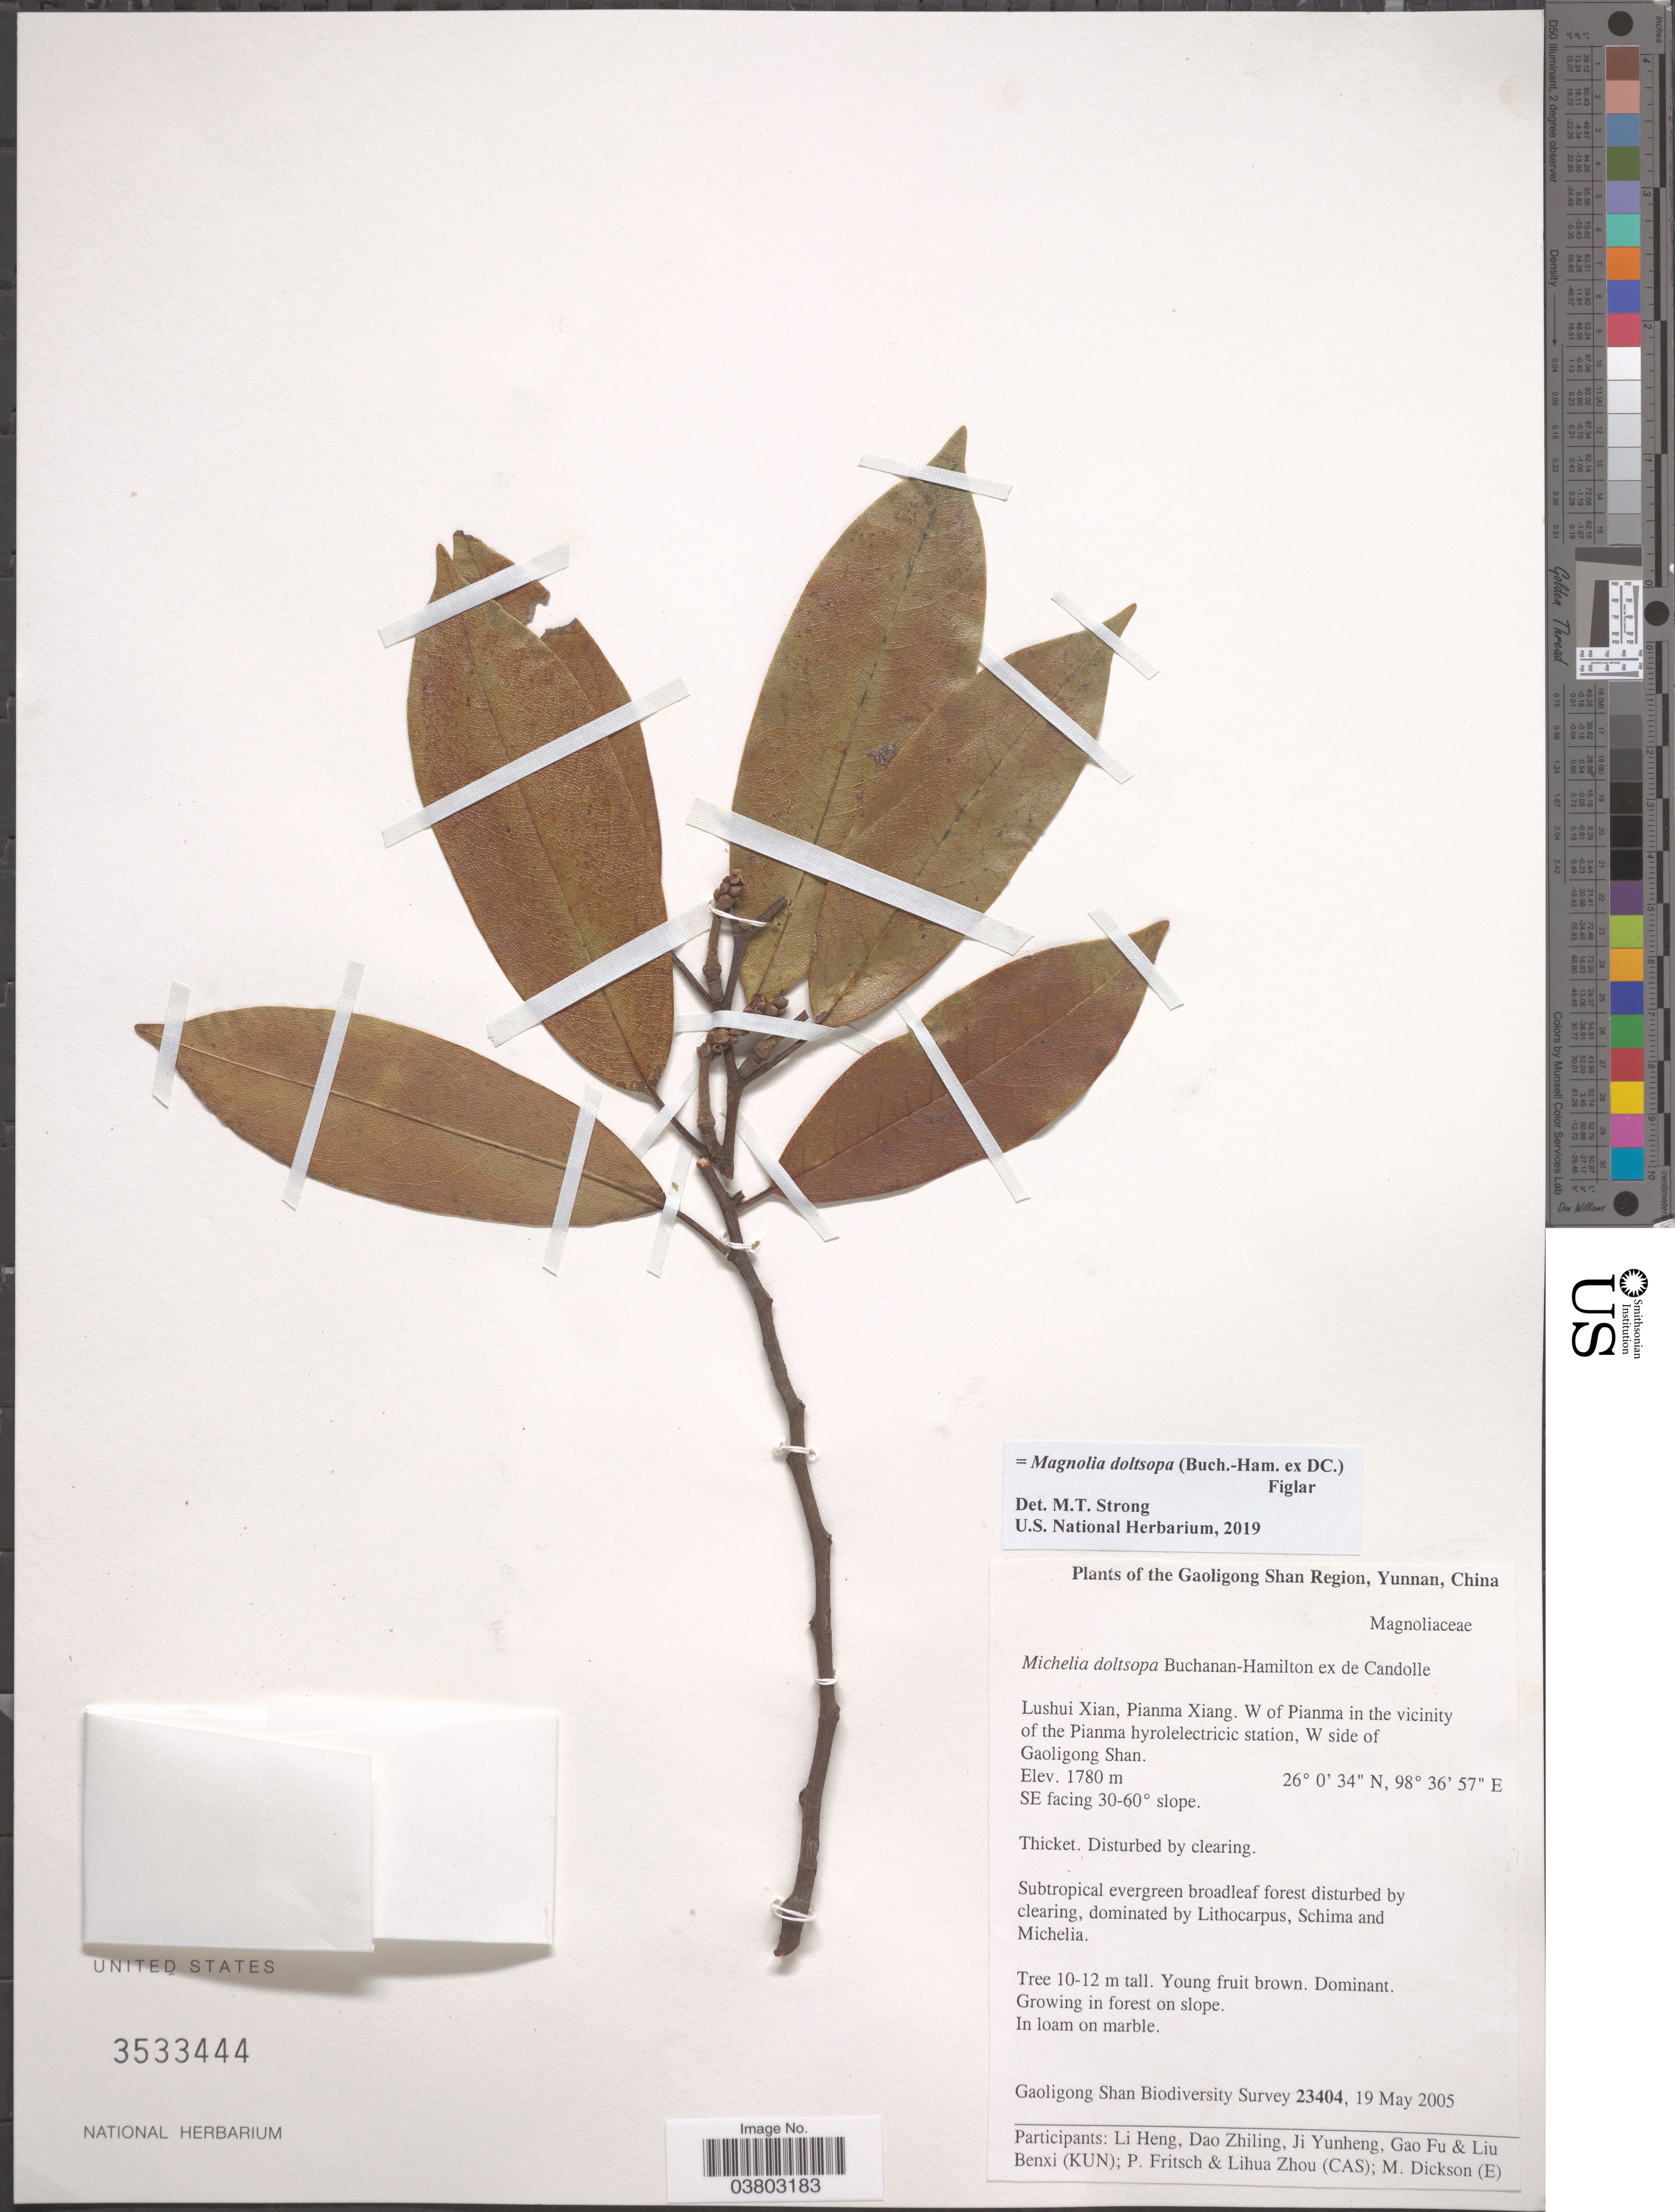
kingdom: Plantae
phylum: Tracheophyta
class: Magnoliopsida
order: Magnoliales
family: Magnoliaceae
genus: Magnolia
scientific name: Magnolia doltsopa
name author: (Buch.-Ham. ex DC.) Figlar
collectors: Gaoligong Shan Biodiversity Survey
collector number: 23404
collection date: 2005-05-19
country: China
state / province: Yunnan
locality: The Gaoligong Shan Region. Lushui Xian, Pianma Xiang. W of Pianma in the vicinity of the Pianma hyrolelectricic station, W side of Gaoligong Shan. SE facing 30-60° slope.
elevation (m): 1780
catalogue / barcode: US 3533444